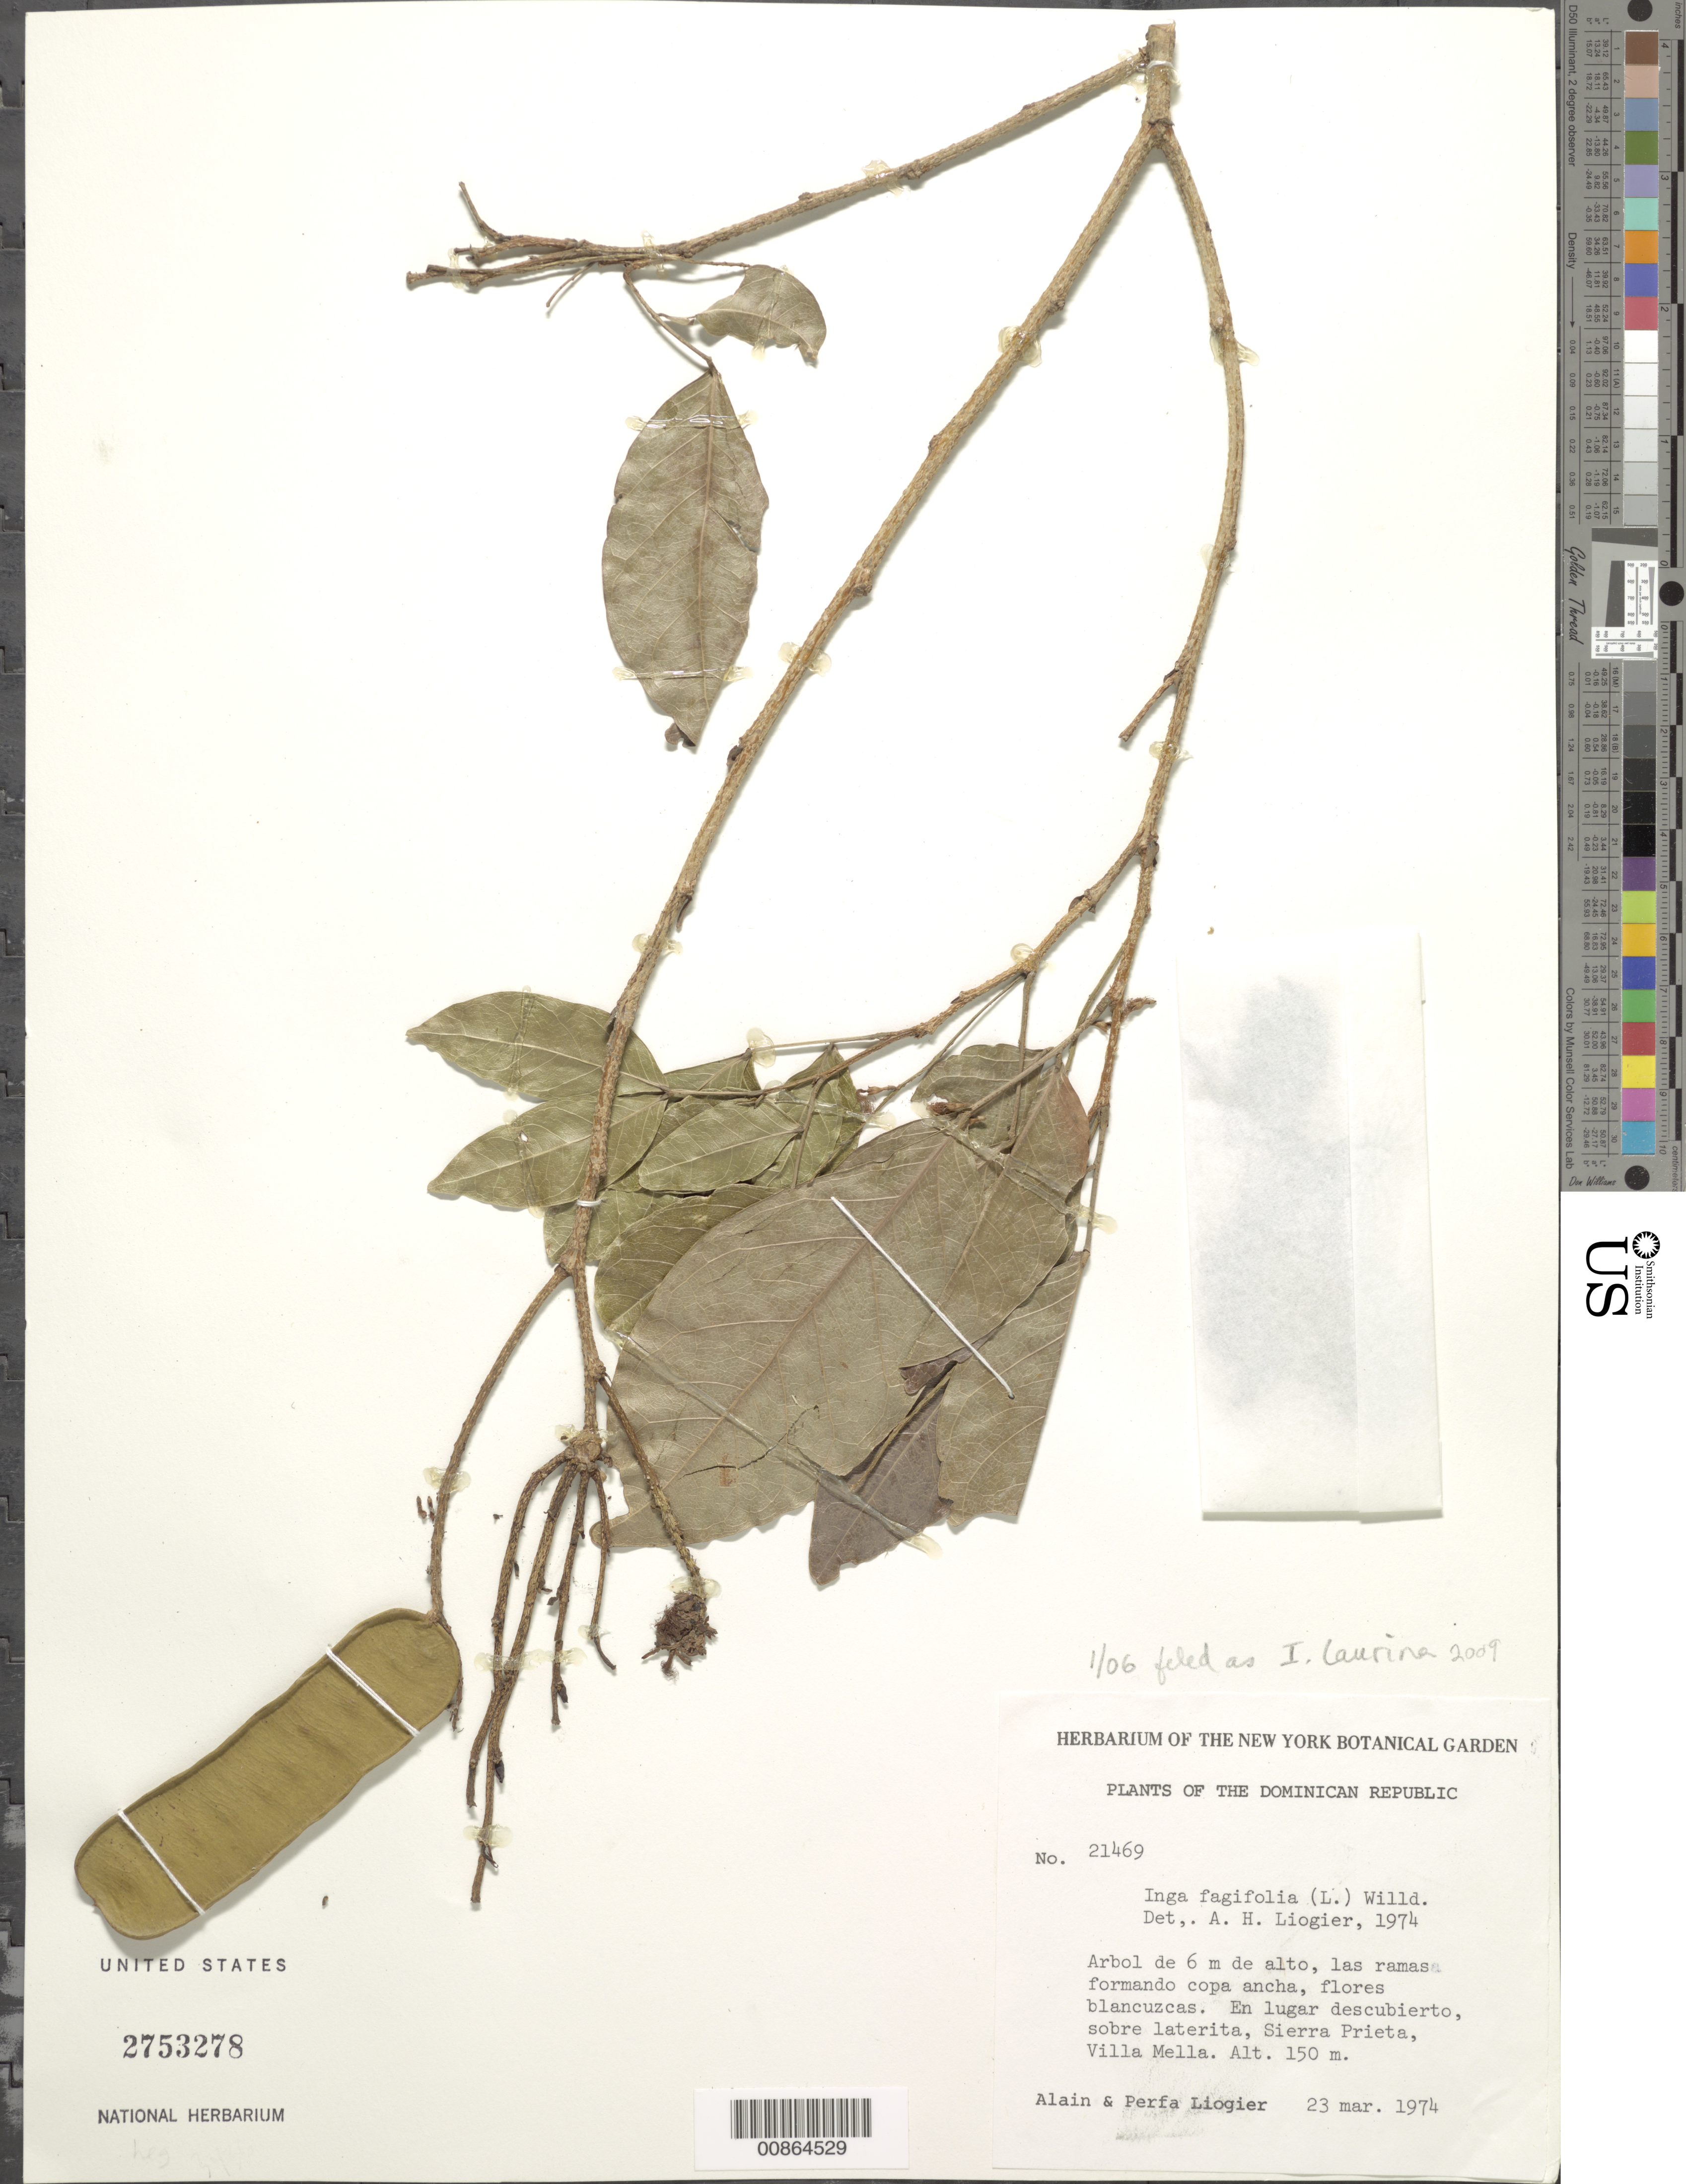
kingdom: Plantae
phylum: Tracheophyta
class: Magnoliopsida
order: Fabales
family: Fabaceae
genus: Inga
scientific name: Inga laurina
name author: (Sw.) Willd.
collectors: A. H. Liogier & M. P. Liogier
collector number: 21469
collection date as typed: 23 Mar 1974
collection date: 1974-03-23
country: Dominican Republic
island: Hispaniola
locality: Sierra Prieta, Villa Mella.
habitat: En lugar descubierto, sobre laterita.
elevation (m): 150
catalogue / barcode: US 2753278